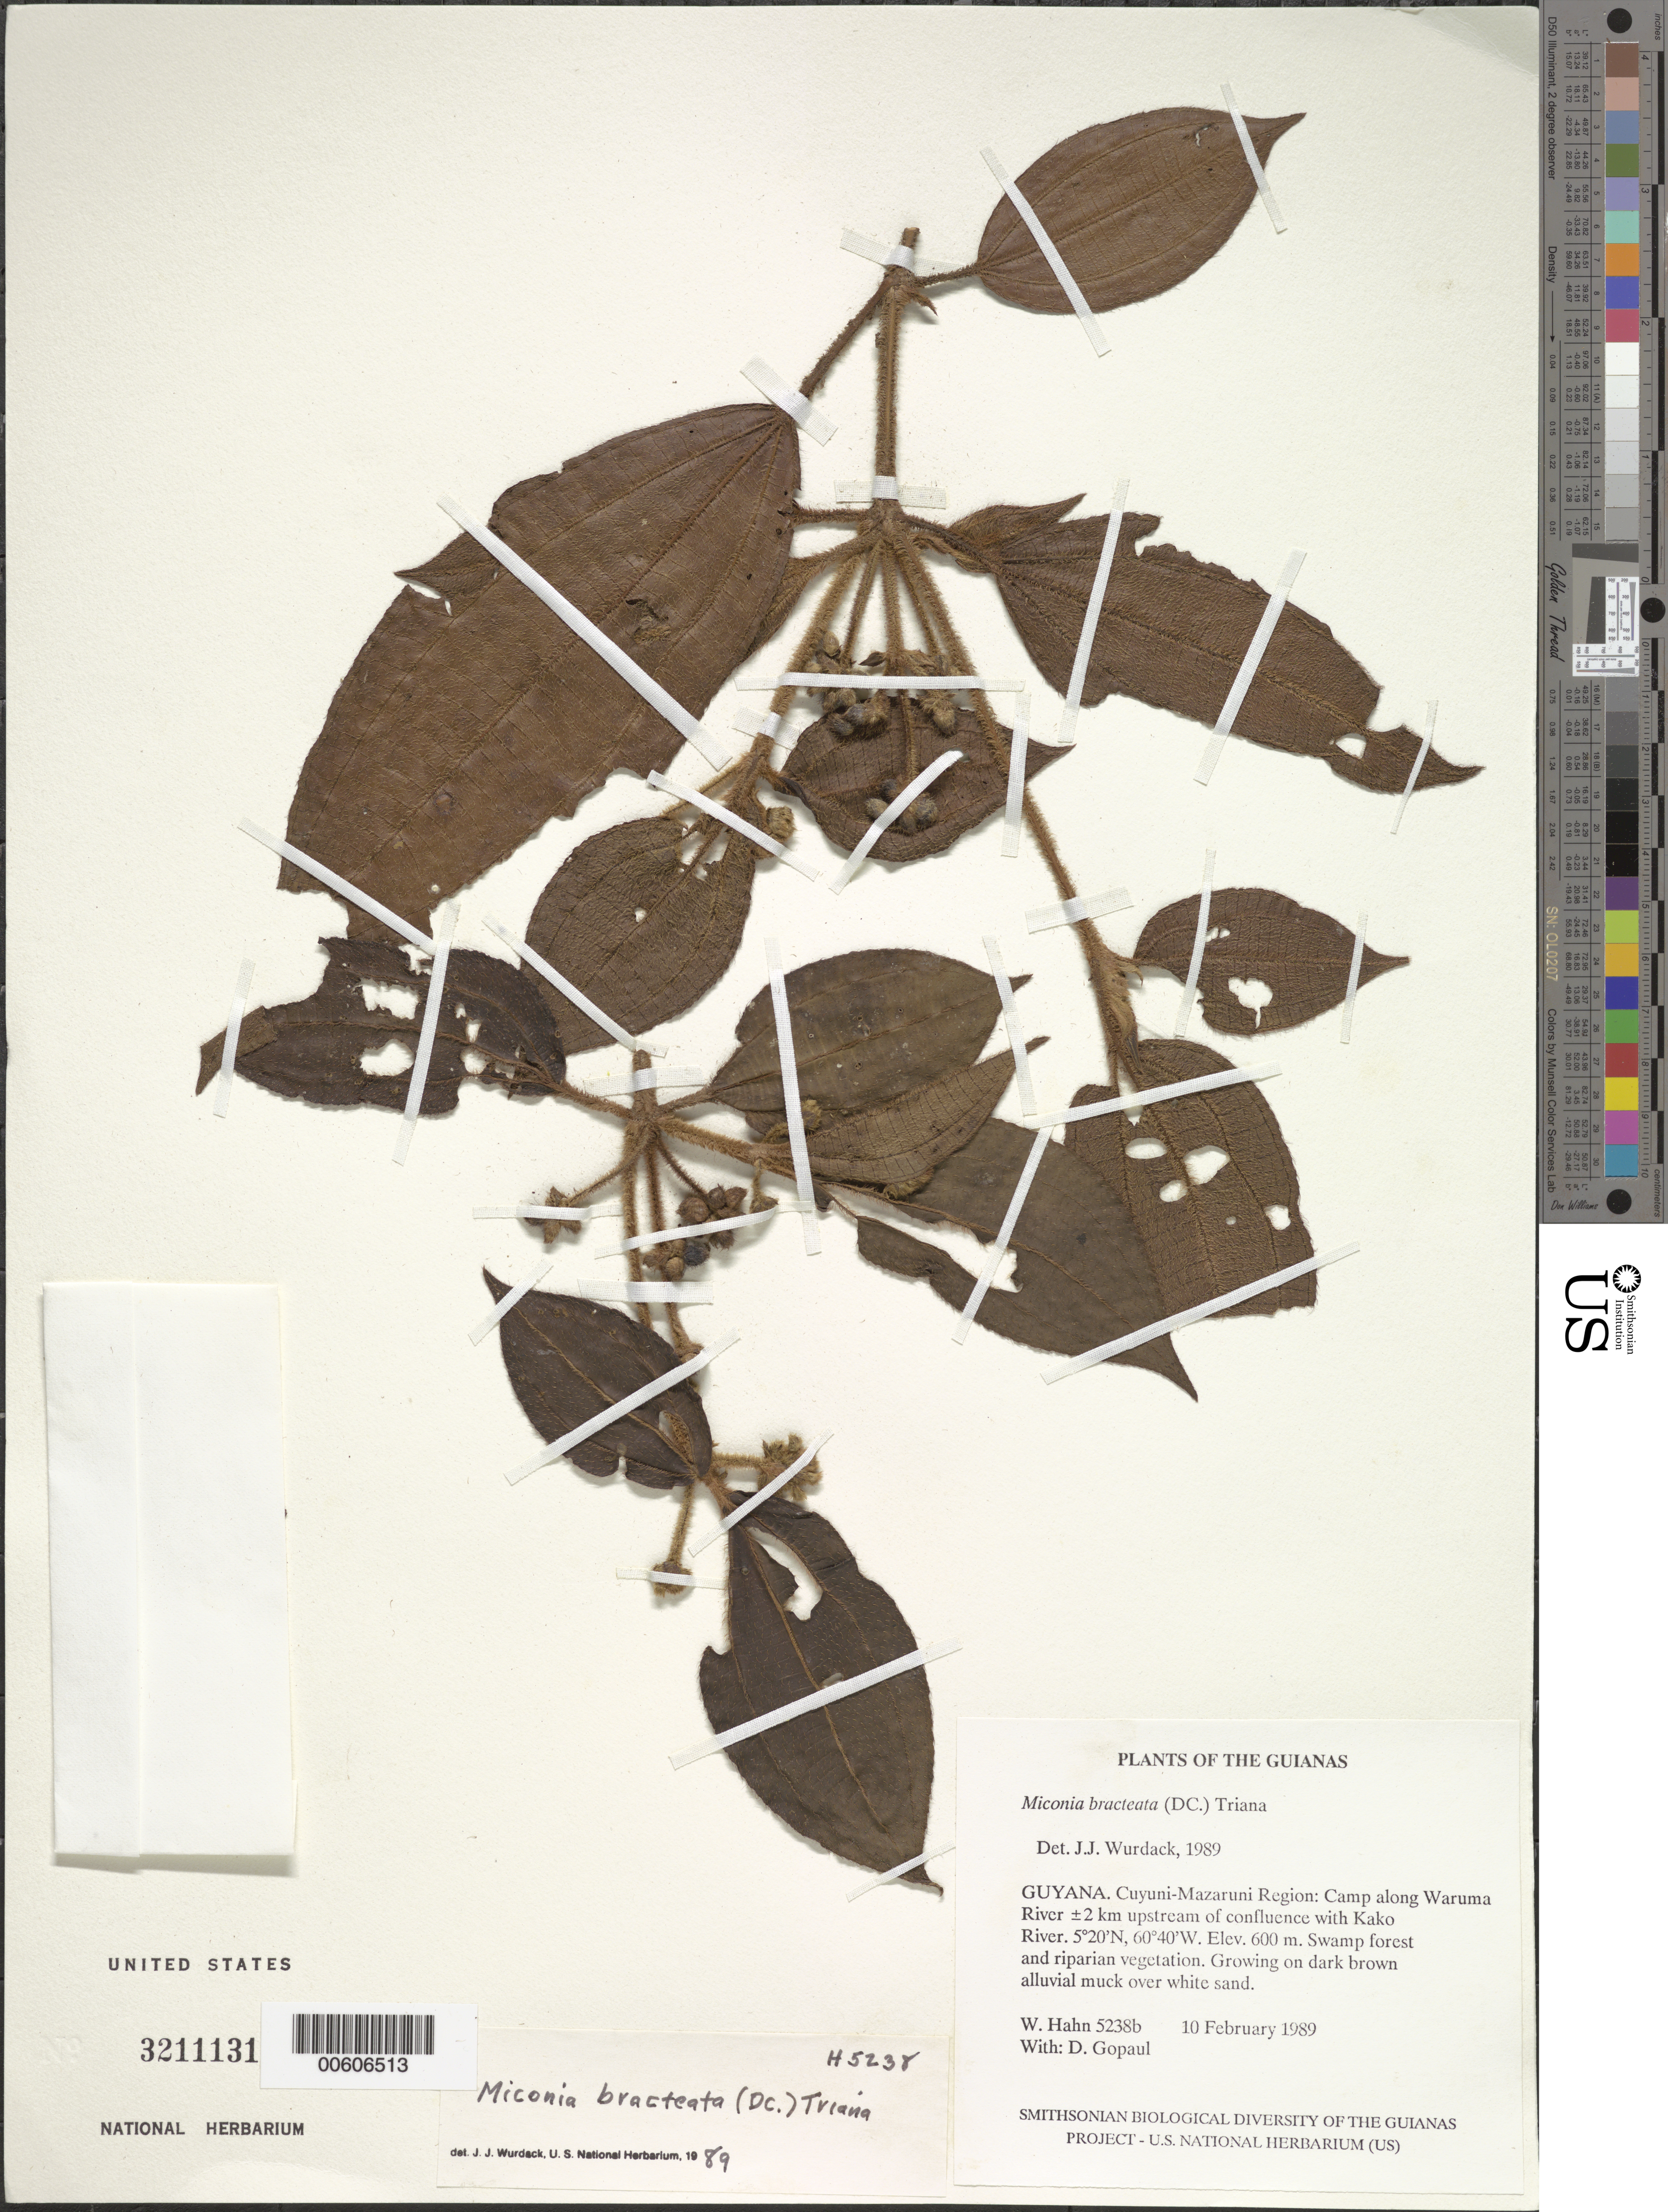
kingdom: Plantae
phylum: Tracheophyta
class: Magnoliopsida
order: Myrtales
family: Melastomataceae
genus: Miconia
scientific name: Miconia bracteata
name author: (DC.) Triana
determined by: Wurdack, John J., (US), US (UNITED STATES)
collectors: W. Hahn & D. Gopaul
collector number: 5238 b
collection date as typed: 10 February 1989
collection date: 1989-02-10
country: Guyana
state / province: Cuyuni-Mazaruni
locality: Camp along Waruma River ±2 km upstream of confluence with Kako River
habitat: Swamp forest and Riparian vegetation Growing on dark brown alluvial muck over white sand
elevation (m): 600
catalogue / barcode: US 3211131